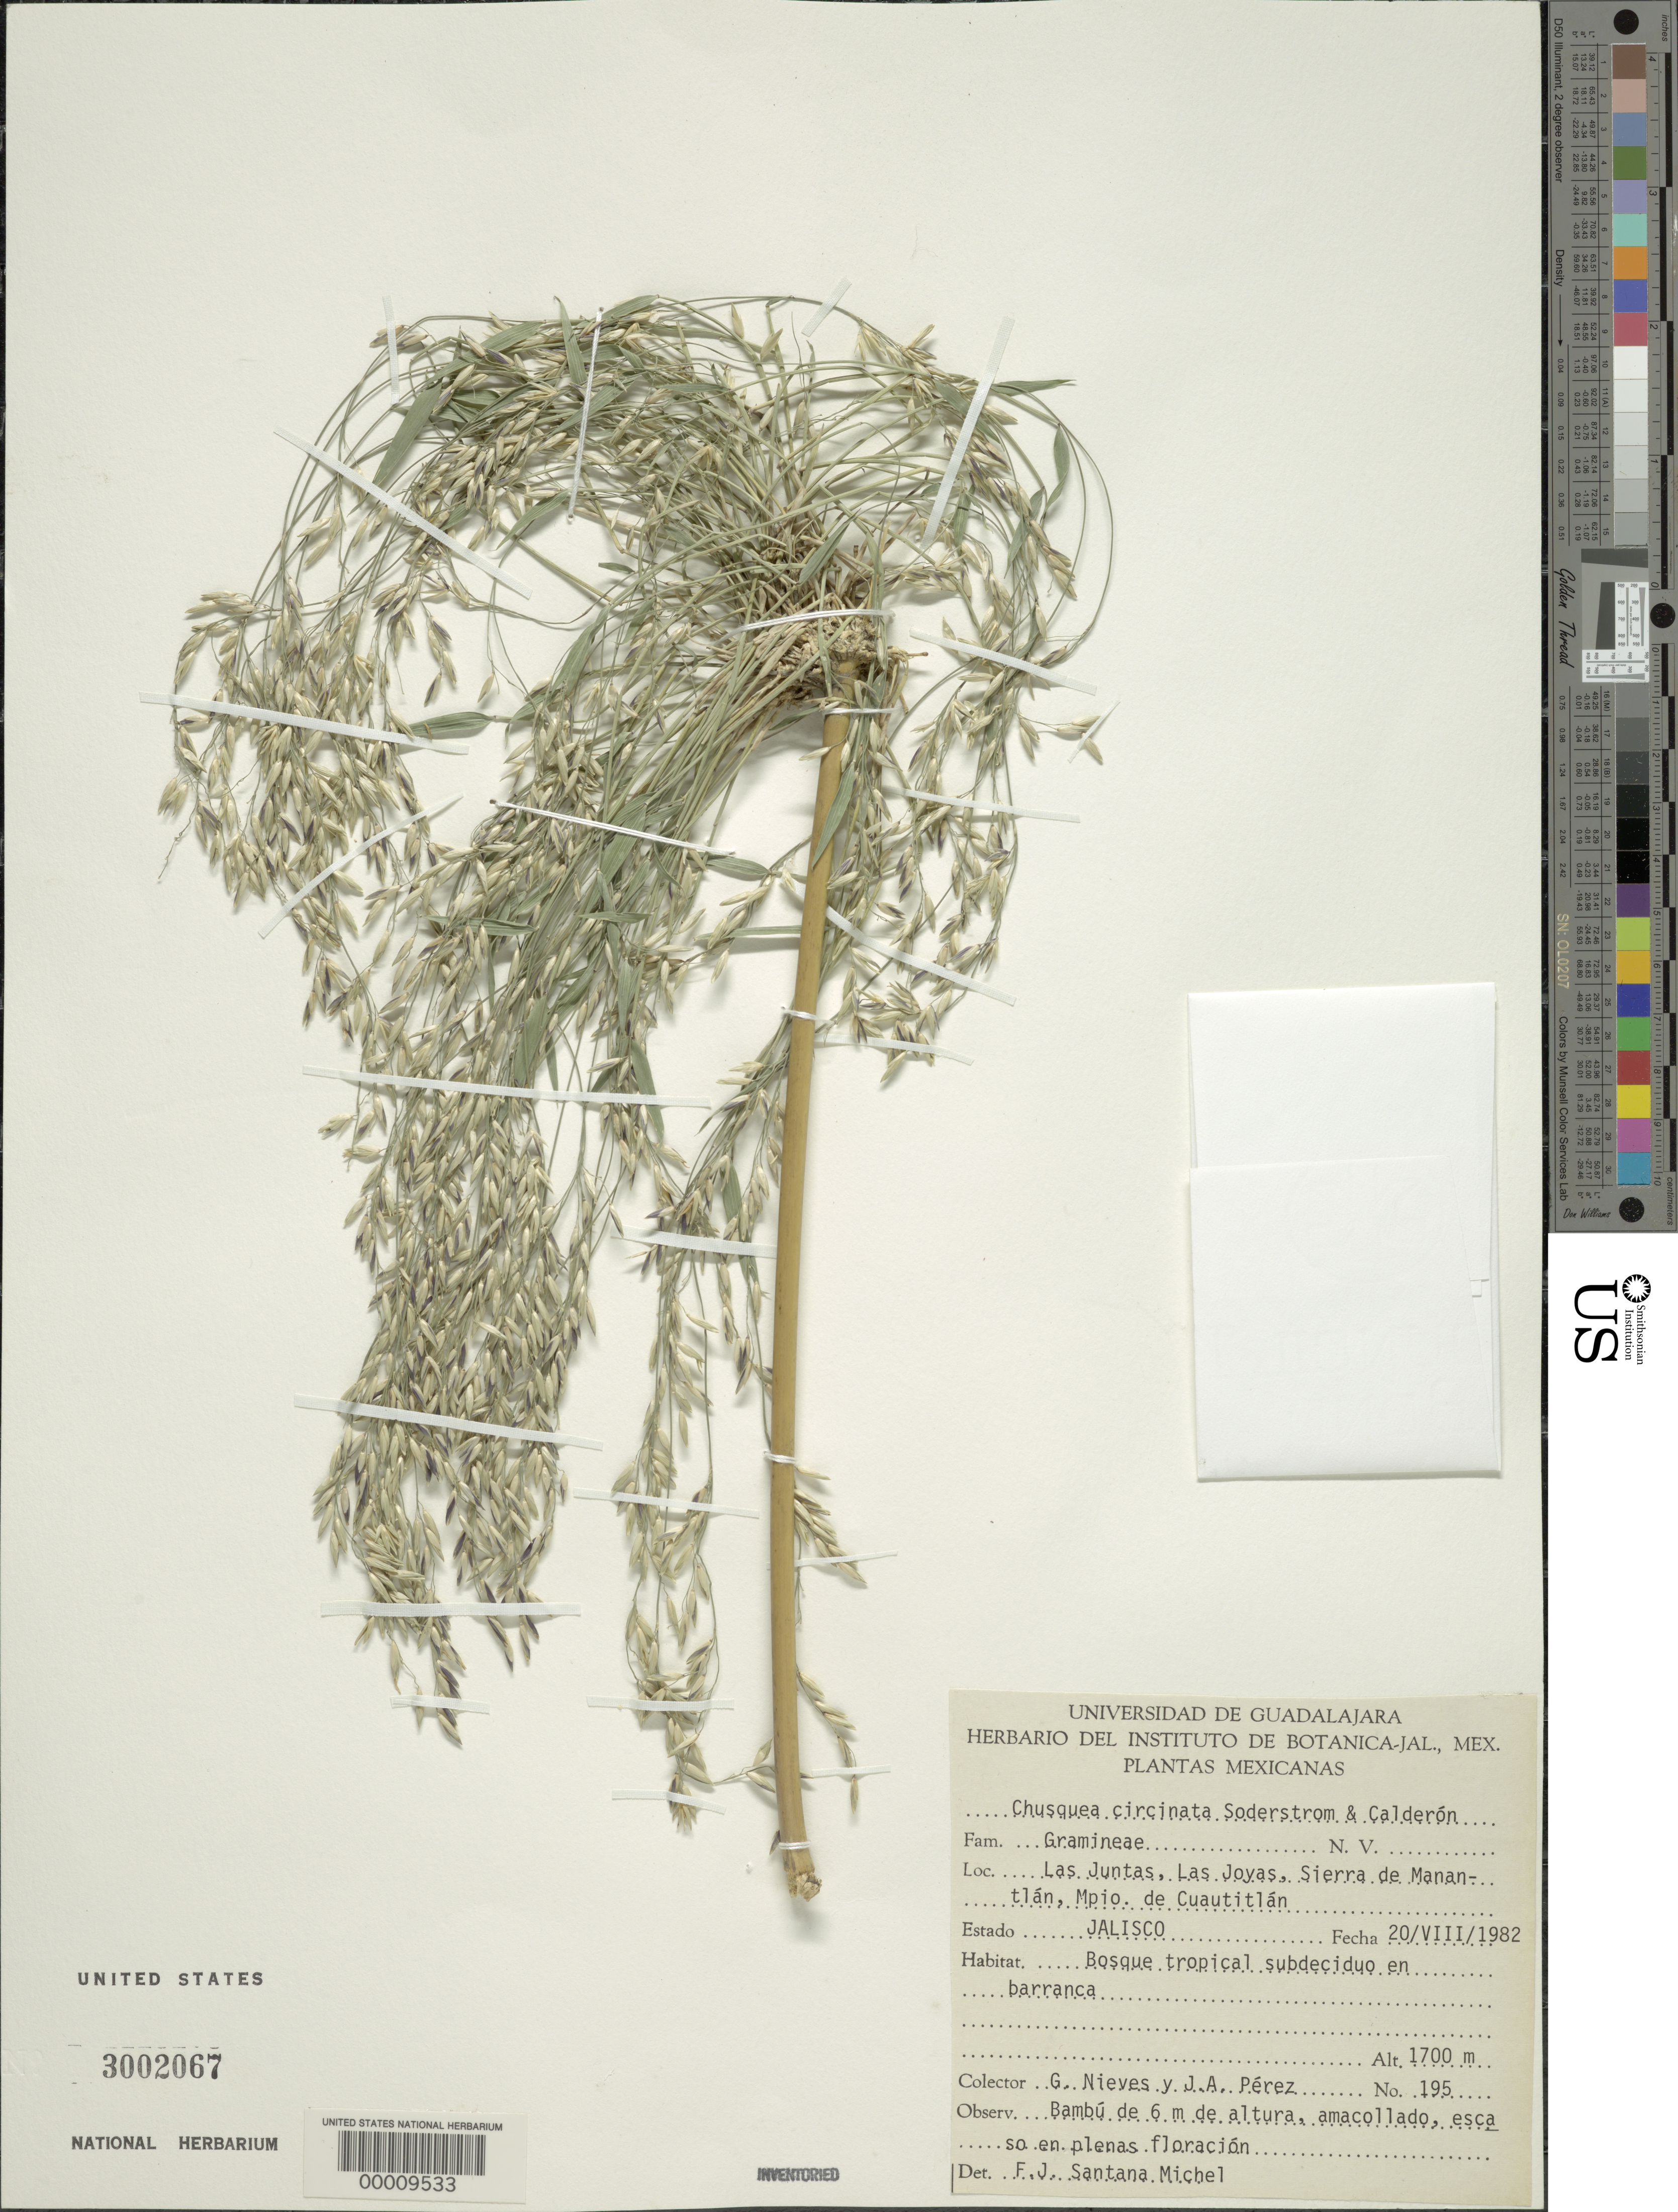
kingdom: Plantae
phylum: Tracheophyta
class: Liliopsida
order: Poales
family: Poaceae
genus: Chusquea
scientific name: Chusquea circinata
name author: Soderstr. & C. E. Calderón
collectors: G. Nieves & J. Perez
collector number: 195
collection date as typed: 20 Aug 1982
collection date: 1982-08-20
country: Mexico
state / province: Jalisco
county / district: Cuautitlán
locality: Las Juntas, Las Joyas, Sierra de Manantlan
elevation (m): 1700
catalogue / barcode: US 3002067